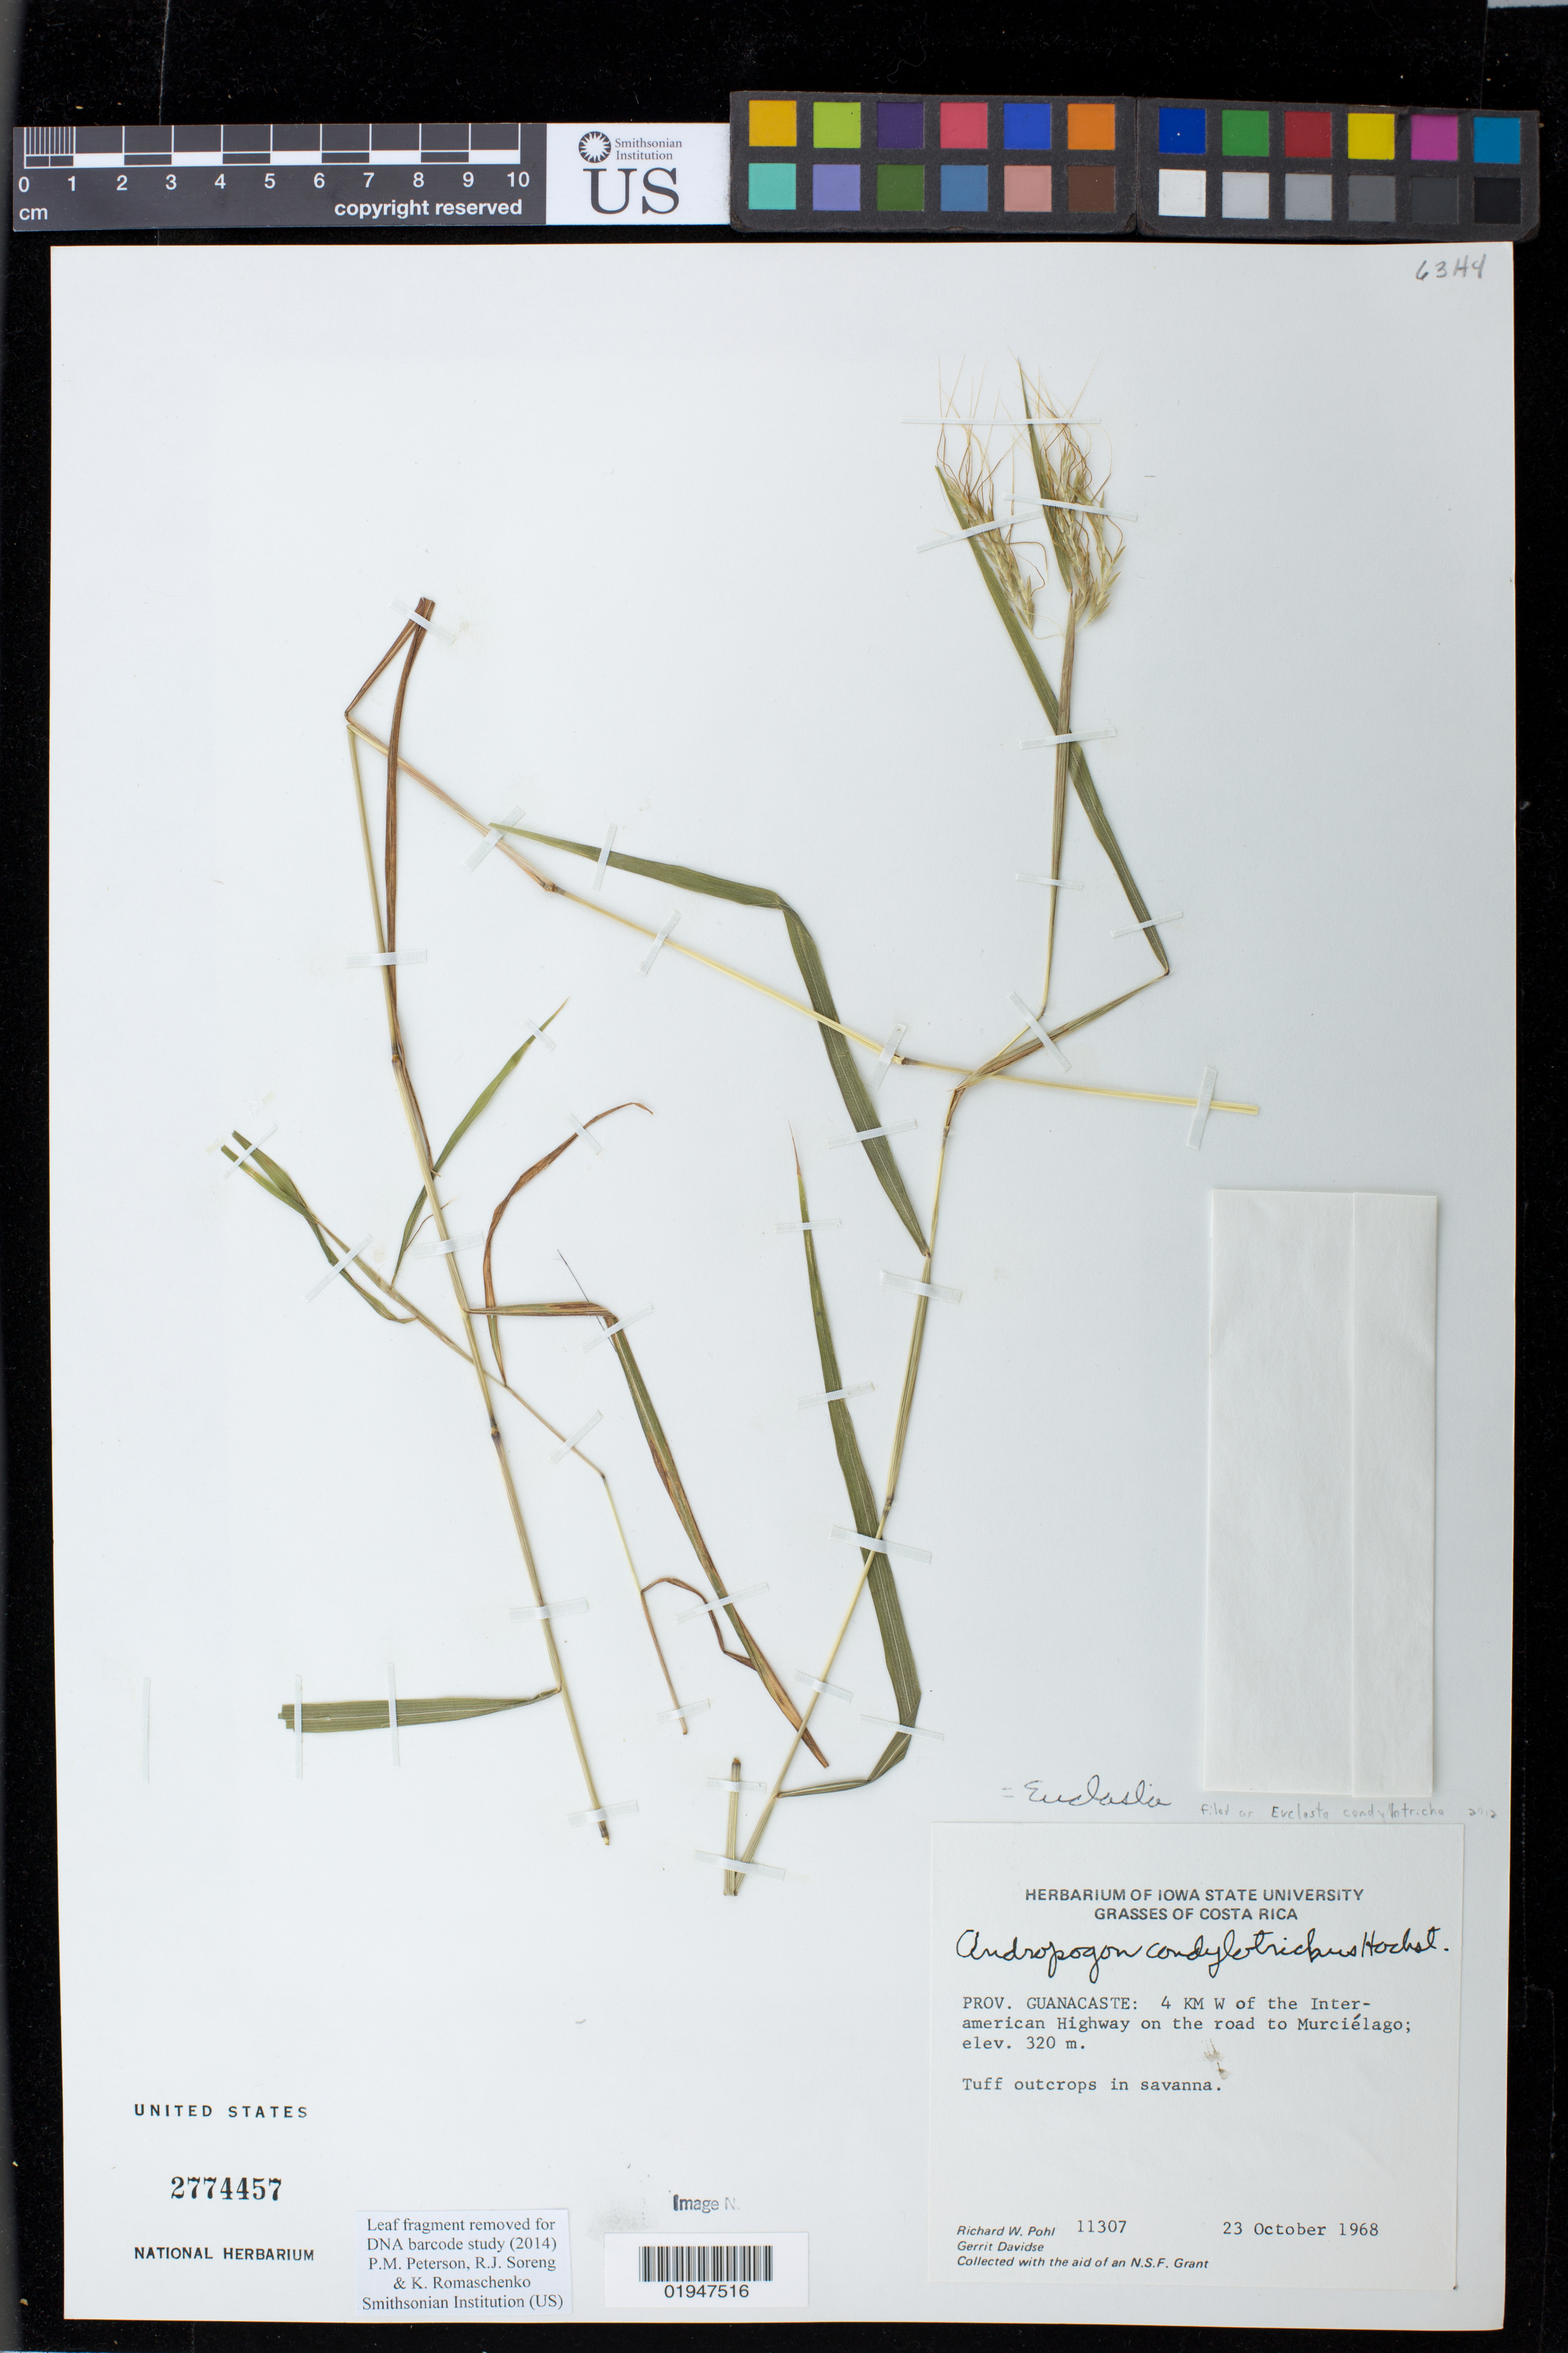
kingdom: Plantae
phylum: Tracheophyta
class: Liliopsida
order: Poales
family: Poaceae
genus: Euclasta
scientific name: Euclasta condylotricha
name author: (Hochst. ex Steud.) Stapf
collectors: R. W. Pohl & G. Davidse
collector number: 11307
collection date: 1968-10-23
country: Costa Rica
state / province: Guanacaste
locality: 4 KM W of the Inter-american Highway on the road to Murcielago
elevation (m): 320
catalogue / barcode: US 2774457